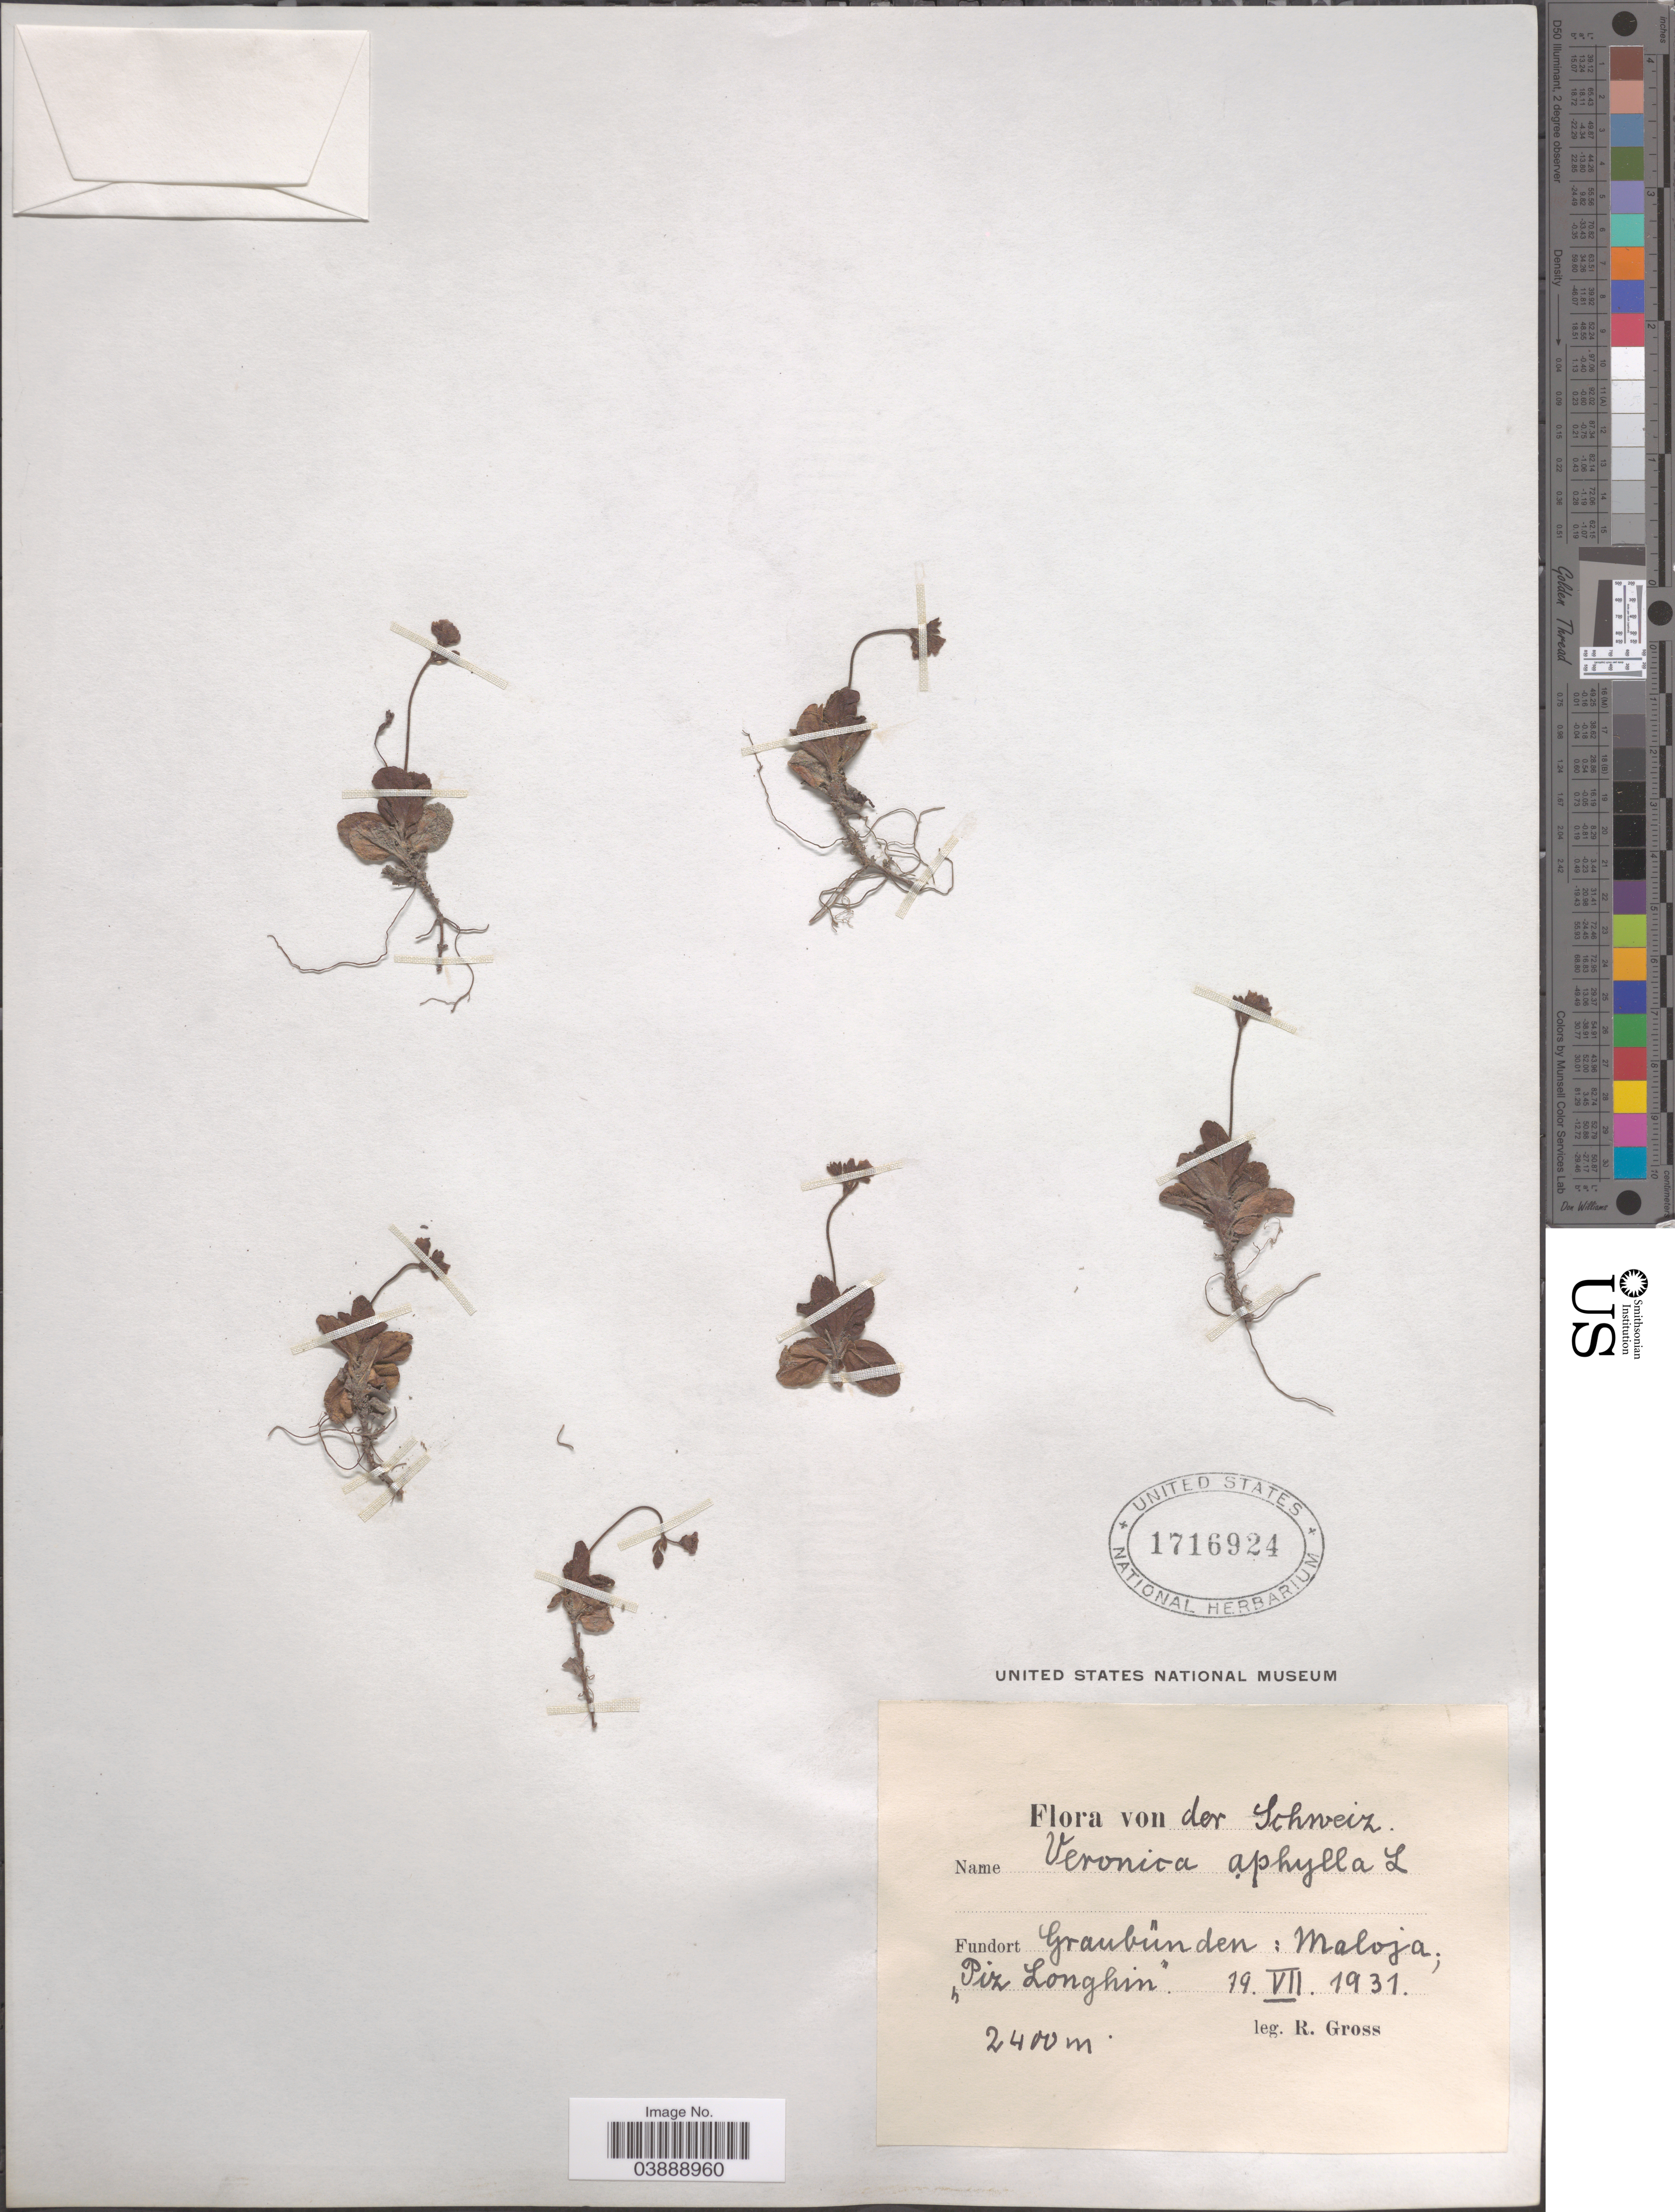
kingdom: Plantae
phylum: Tracheophyta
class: Magnoliopsida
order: Lamiales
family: Plantaginaceae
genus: Veronica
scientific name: Veronica aphylla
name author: L.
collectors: R. Gross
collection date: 1931-07-19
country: Switzerland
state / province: Graubunden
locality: Schweiz. Maloja, "Piz Longhin".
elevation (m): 2400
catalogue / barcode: US 1716924